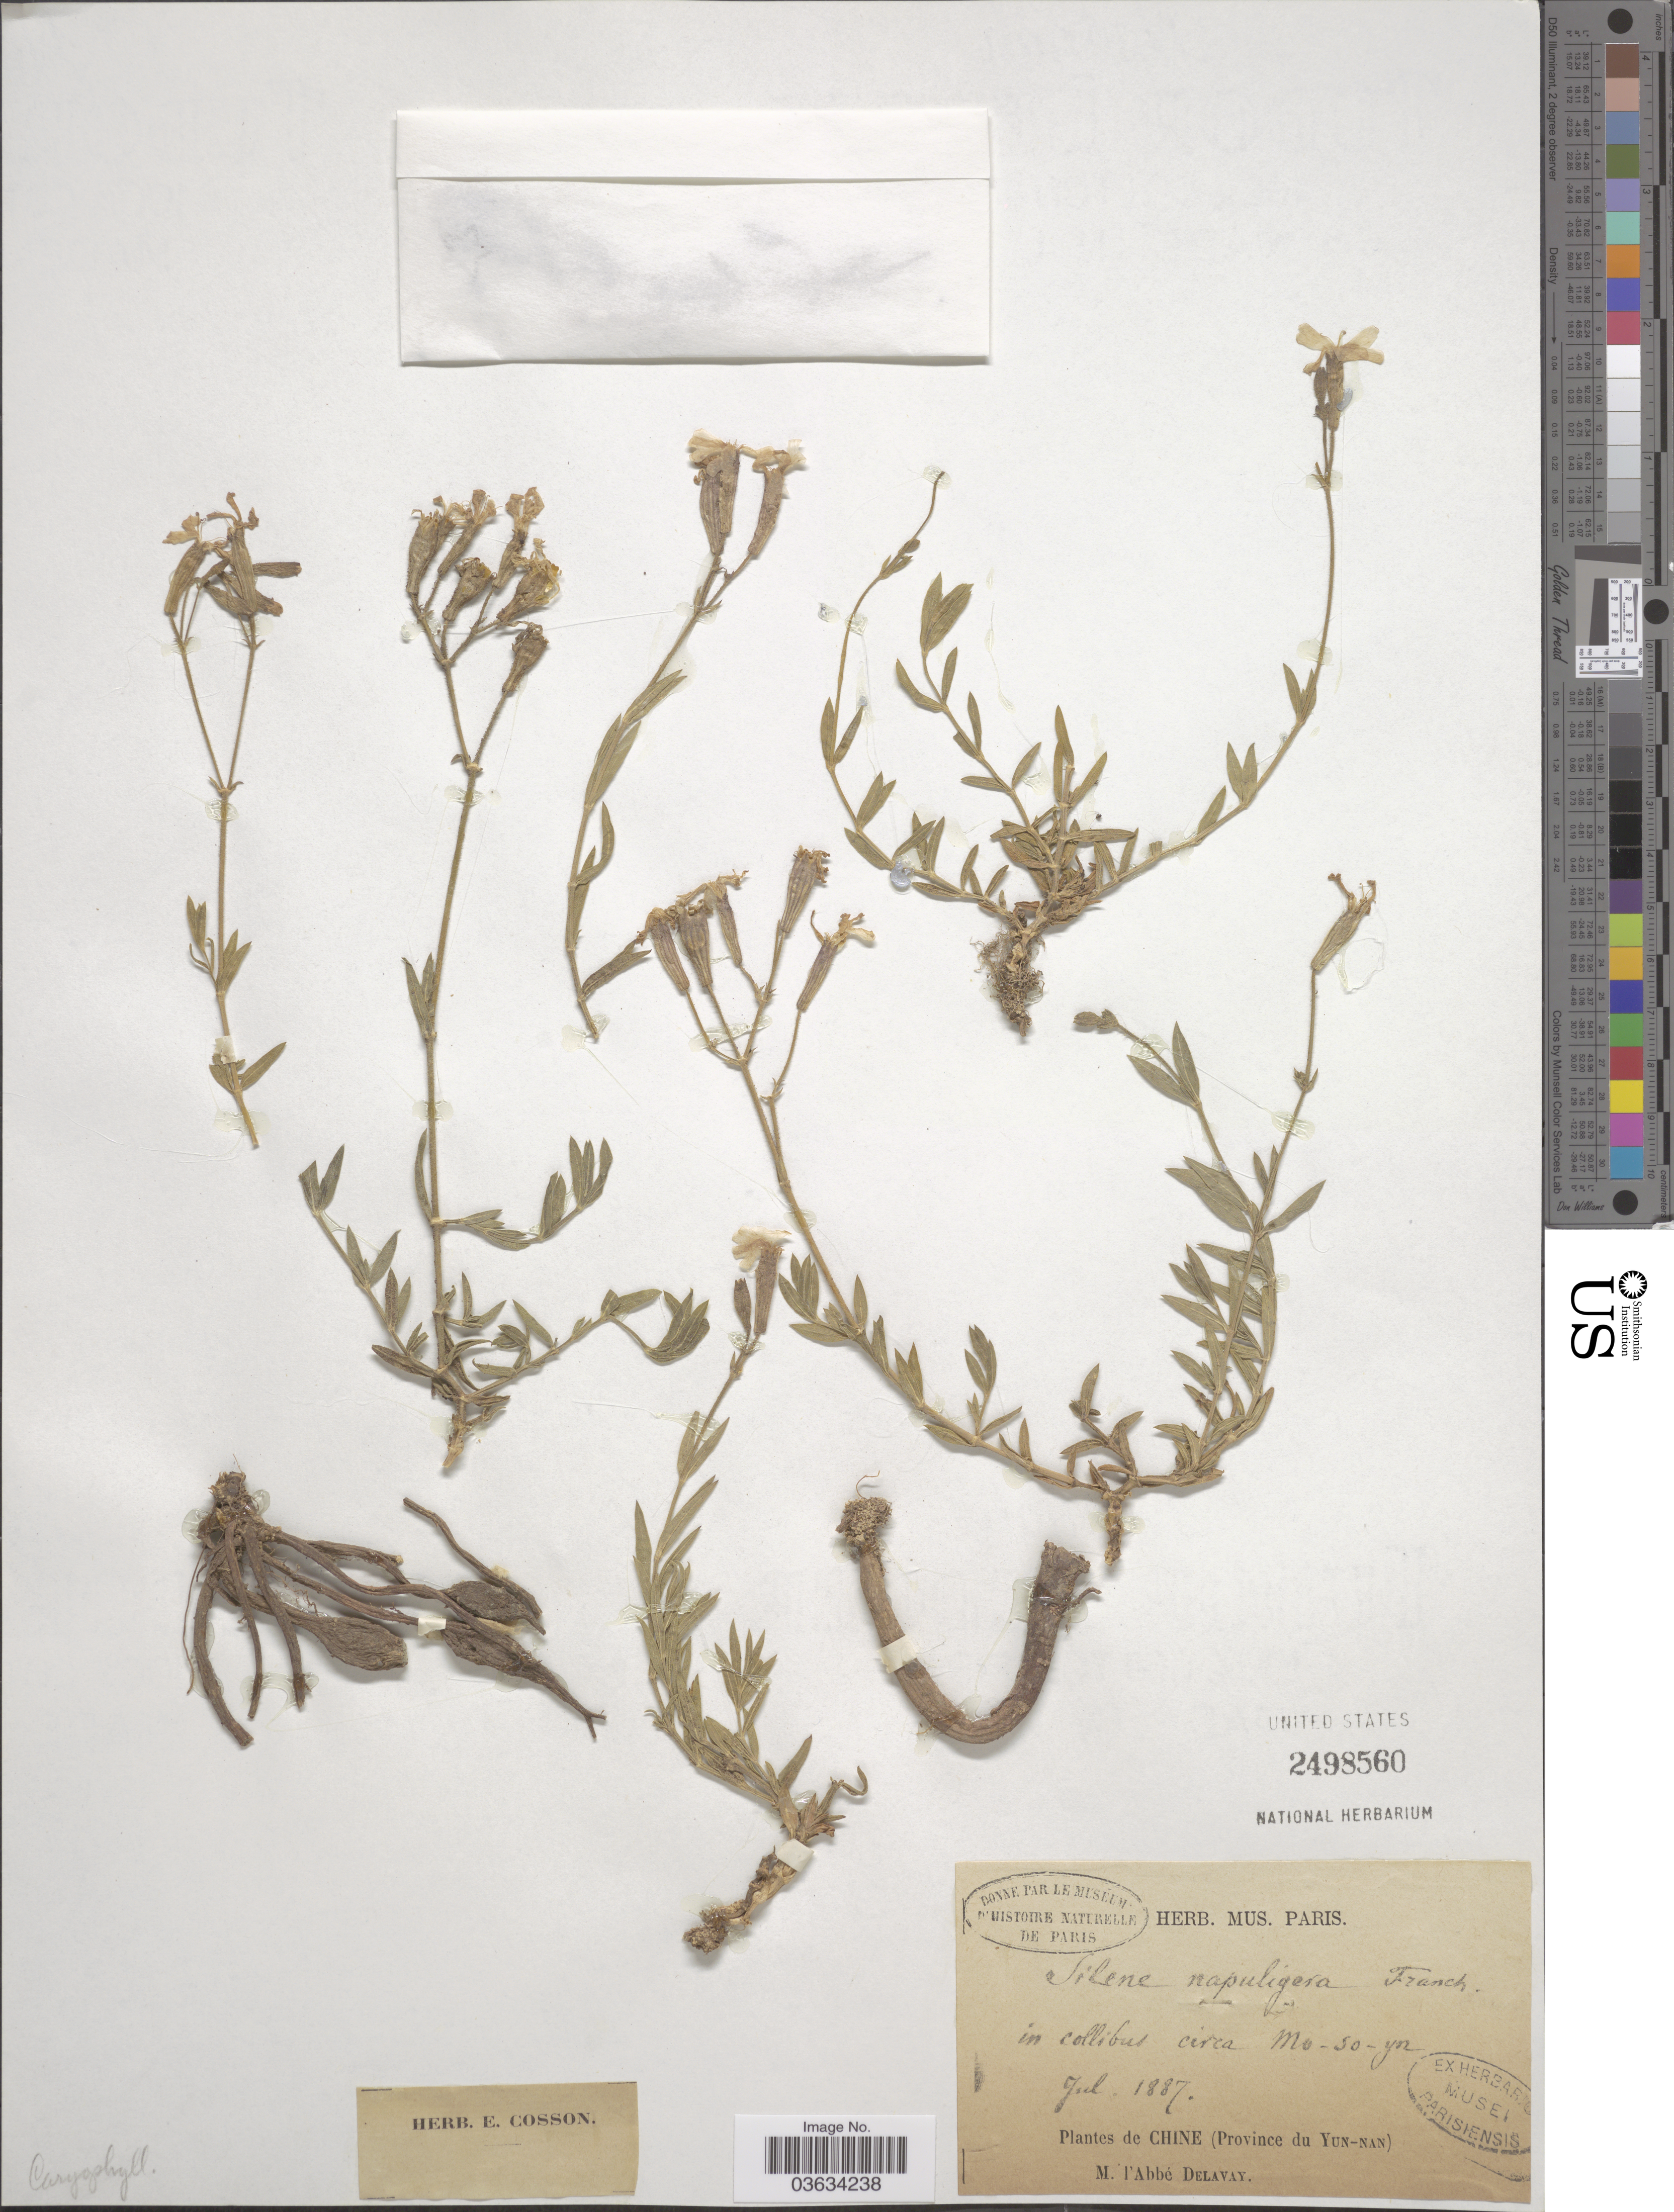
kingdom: Plantae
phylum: Tracheophyta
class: Magnoliopsida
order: Caryophyllales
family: Caryophyllaceae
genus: Silene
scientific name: Silene napuligera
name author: Franch.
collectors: P. Delavay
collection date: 1887-07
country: China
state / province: Yunnan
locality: In collibus circa Mo-So-Yn.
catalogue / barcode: US 2498560